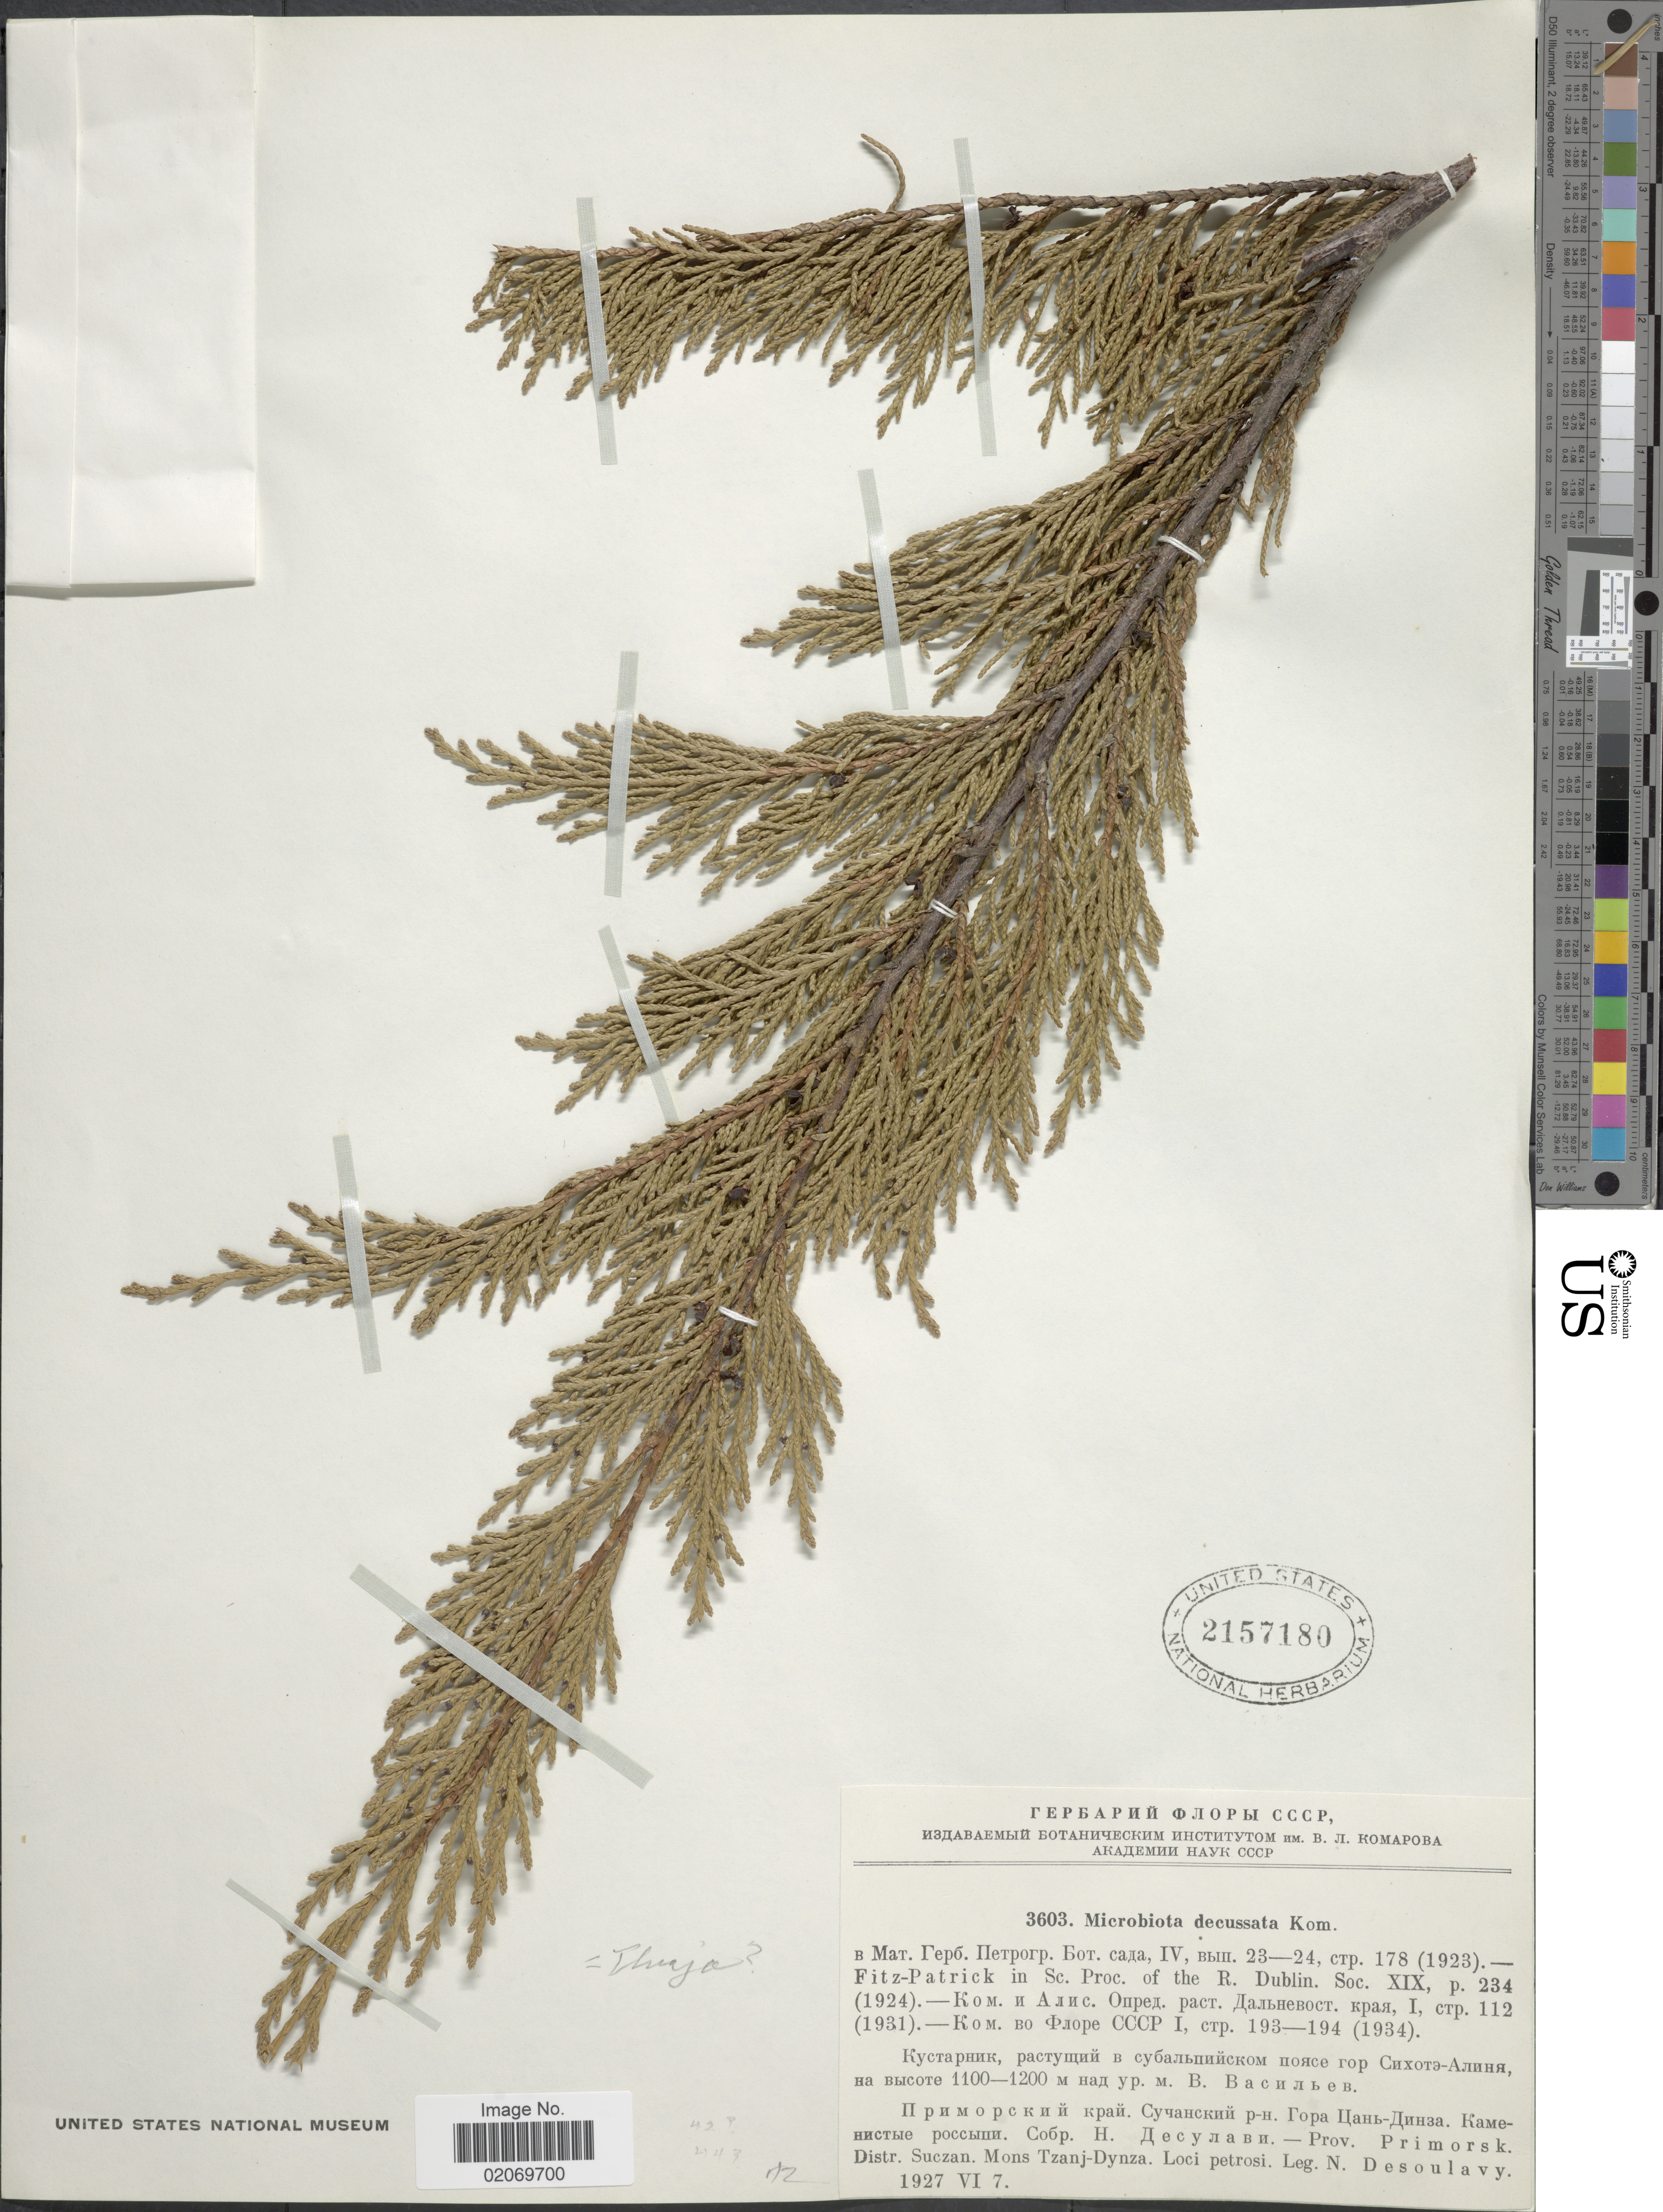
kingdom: Plantae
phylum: Tracheophyta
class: Pinopsida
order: Pinales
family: Cupressaceae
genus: Microbiota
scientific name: Microbiota decussata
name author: Kom.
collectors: N. Desoulavy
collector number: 3603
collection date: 1927-06-07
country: Russian Federation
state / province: St. Petersburg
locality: Prov. Primorsk. Distr. Suczan. Mons Tzanj-Dyna. Loci petrosi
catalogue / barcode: US 2157180